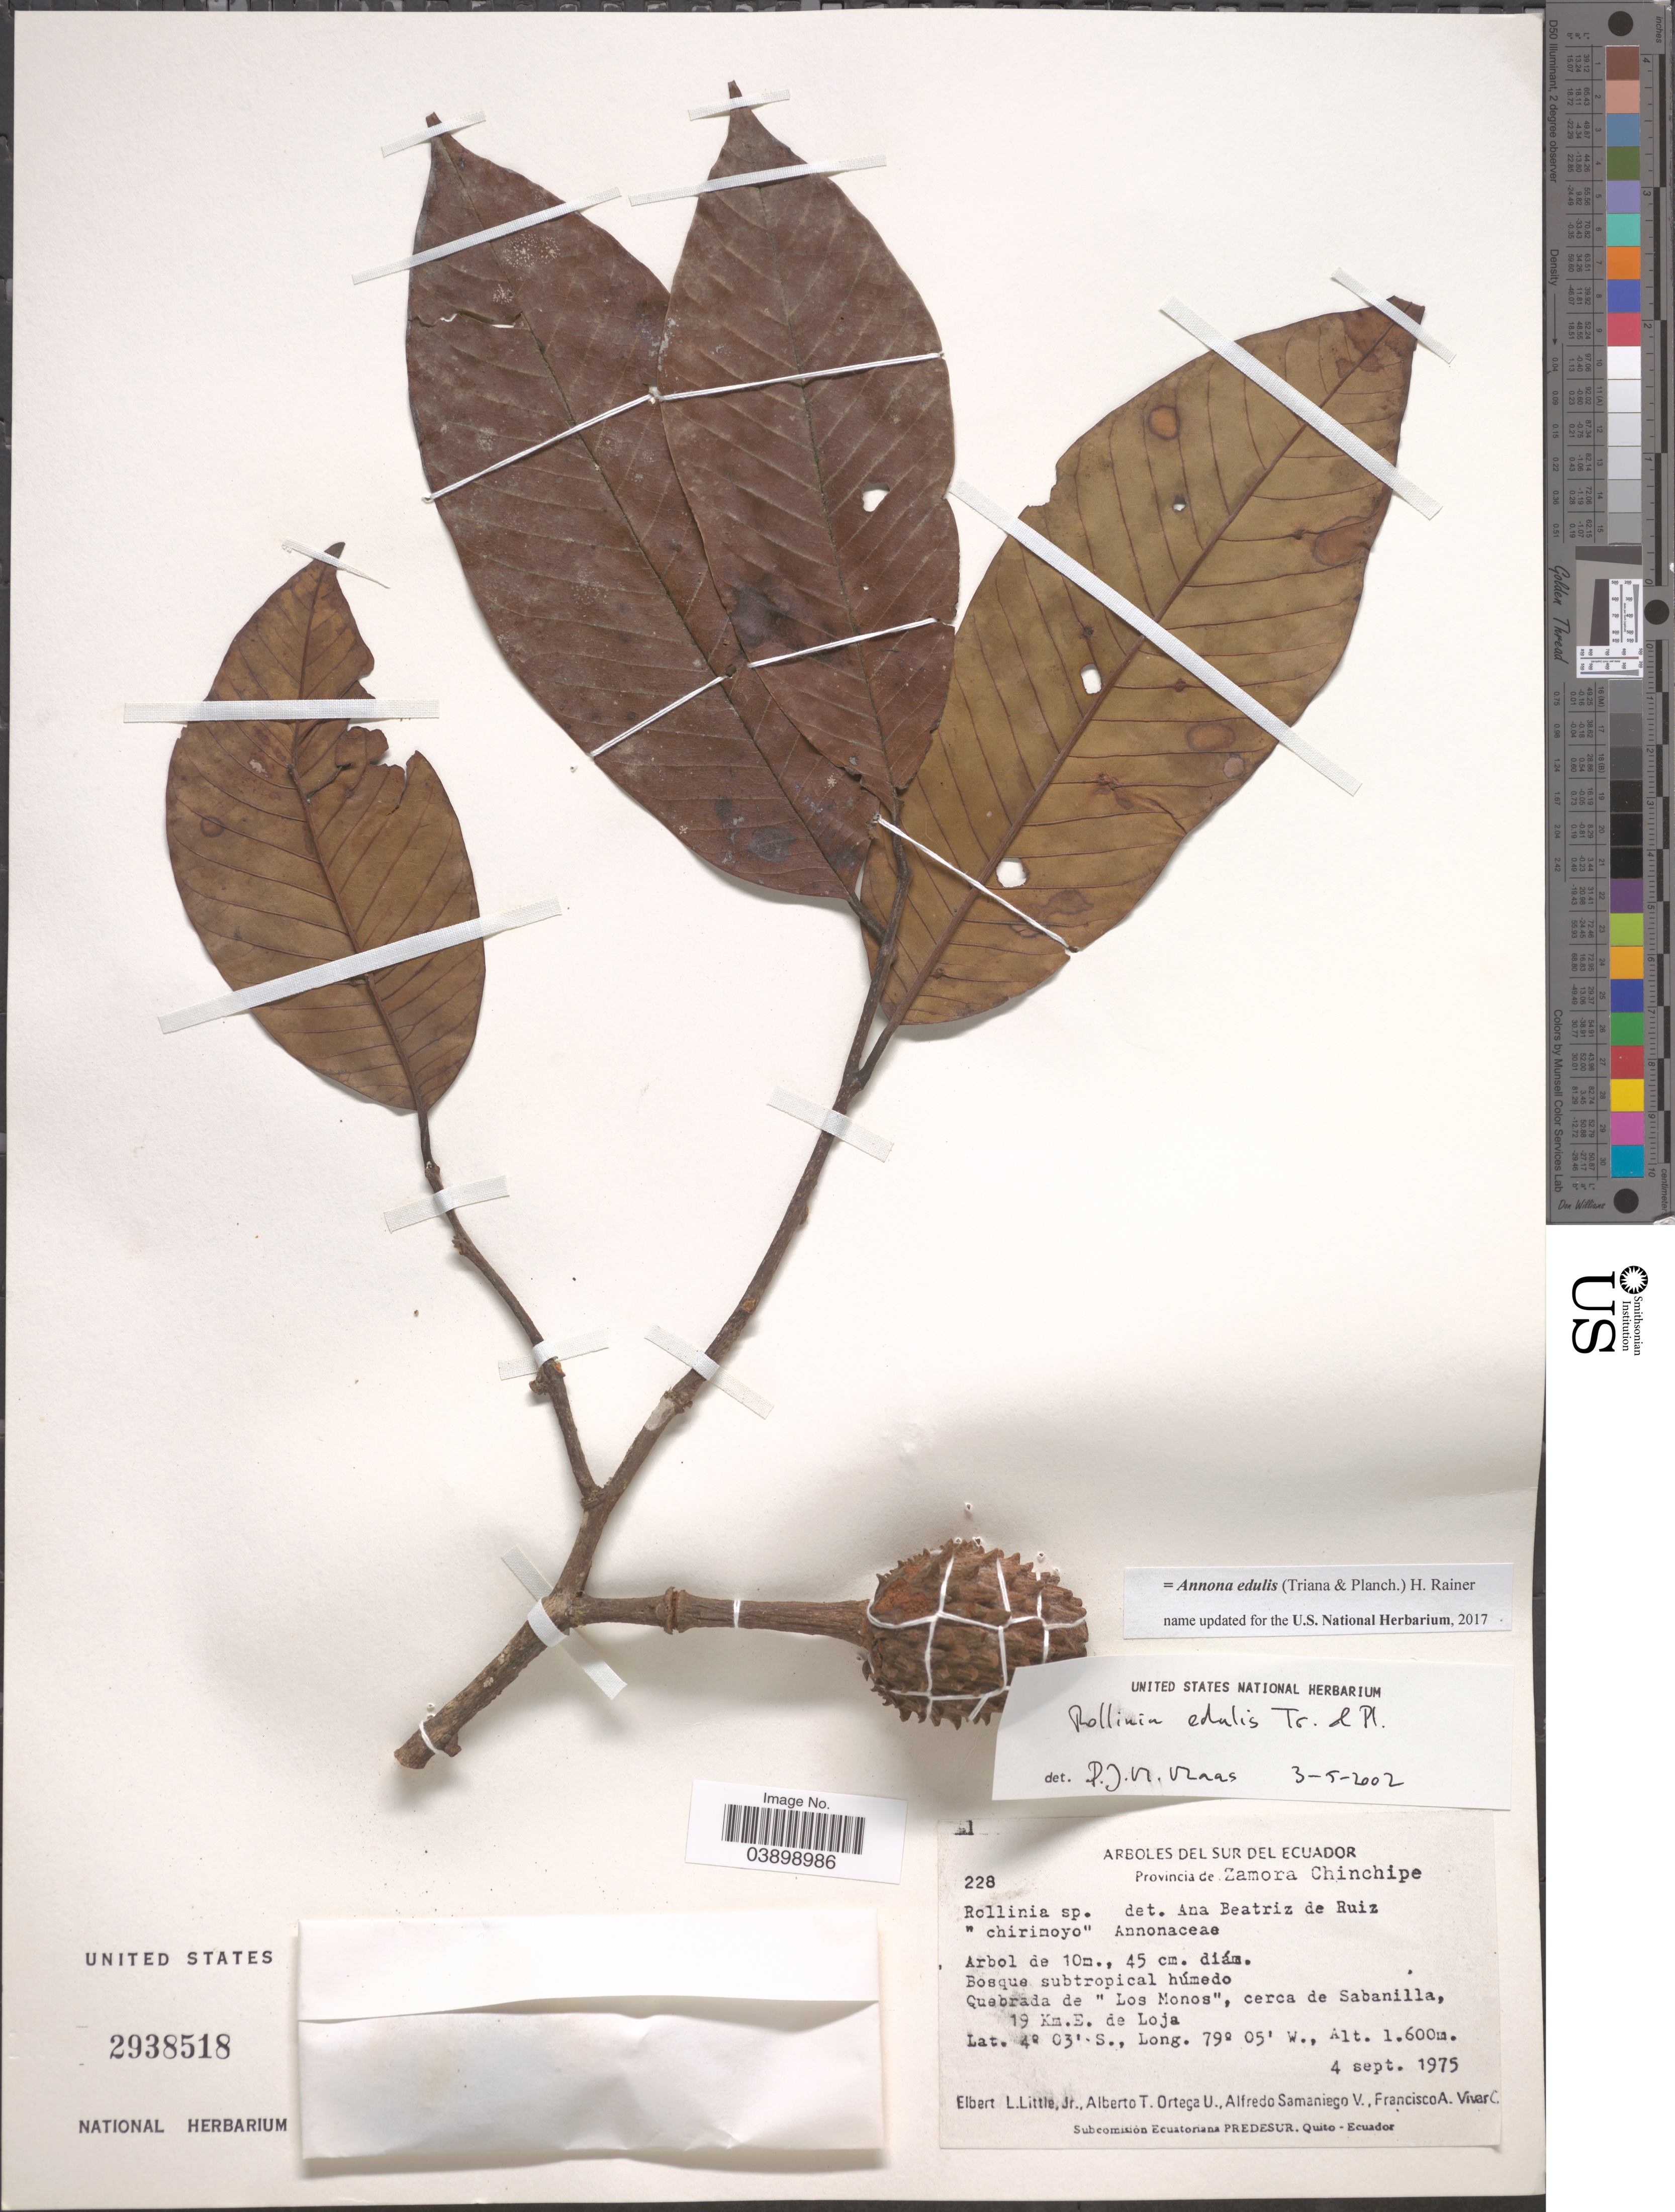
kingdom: Plantae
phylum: Tracheophyta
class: Magnoliopsida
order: Magnoliales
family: Annonaceae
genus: Annona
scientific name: Annona edulis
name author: (Triana & Planch.) H. Rainer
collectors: E. L. Little, A. T. Ortega U., A. Samaniego V. & F. A. Vivar C.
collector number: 228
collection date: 1975-09-04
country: Ecuador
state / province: Zamora-Chinchipe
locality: Bosque subtropical húmedo. Quebrada de "Los Monos", cerca de Sabanilla, 19 Km. E. de Loja.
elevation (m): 1600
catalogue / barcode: US 2938518